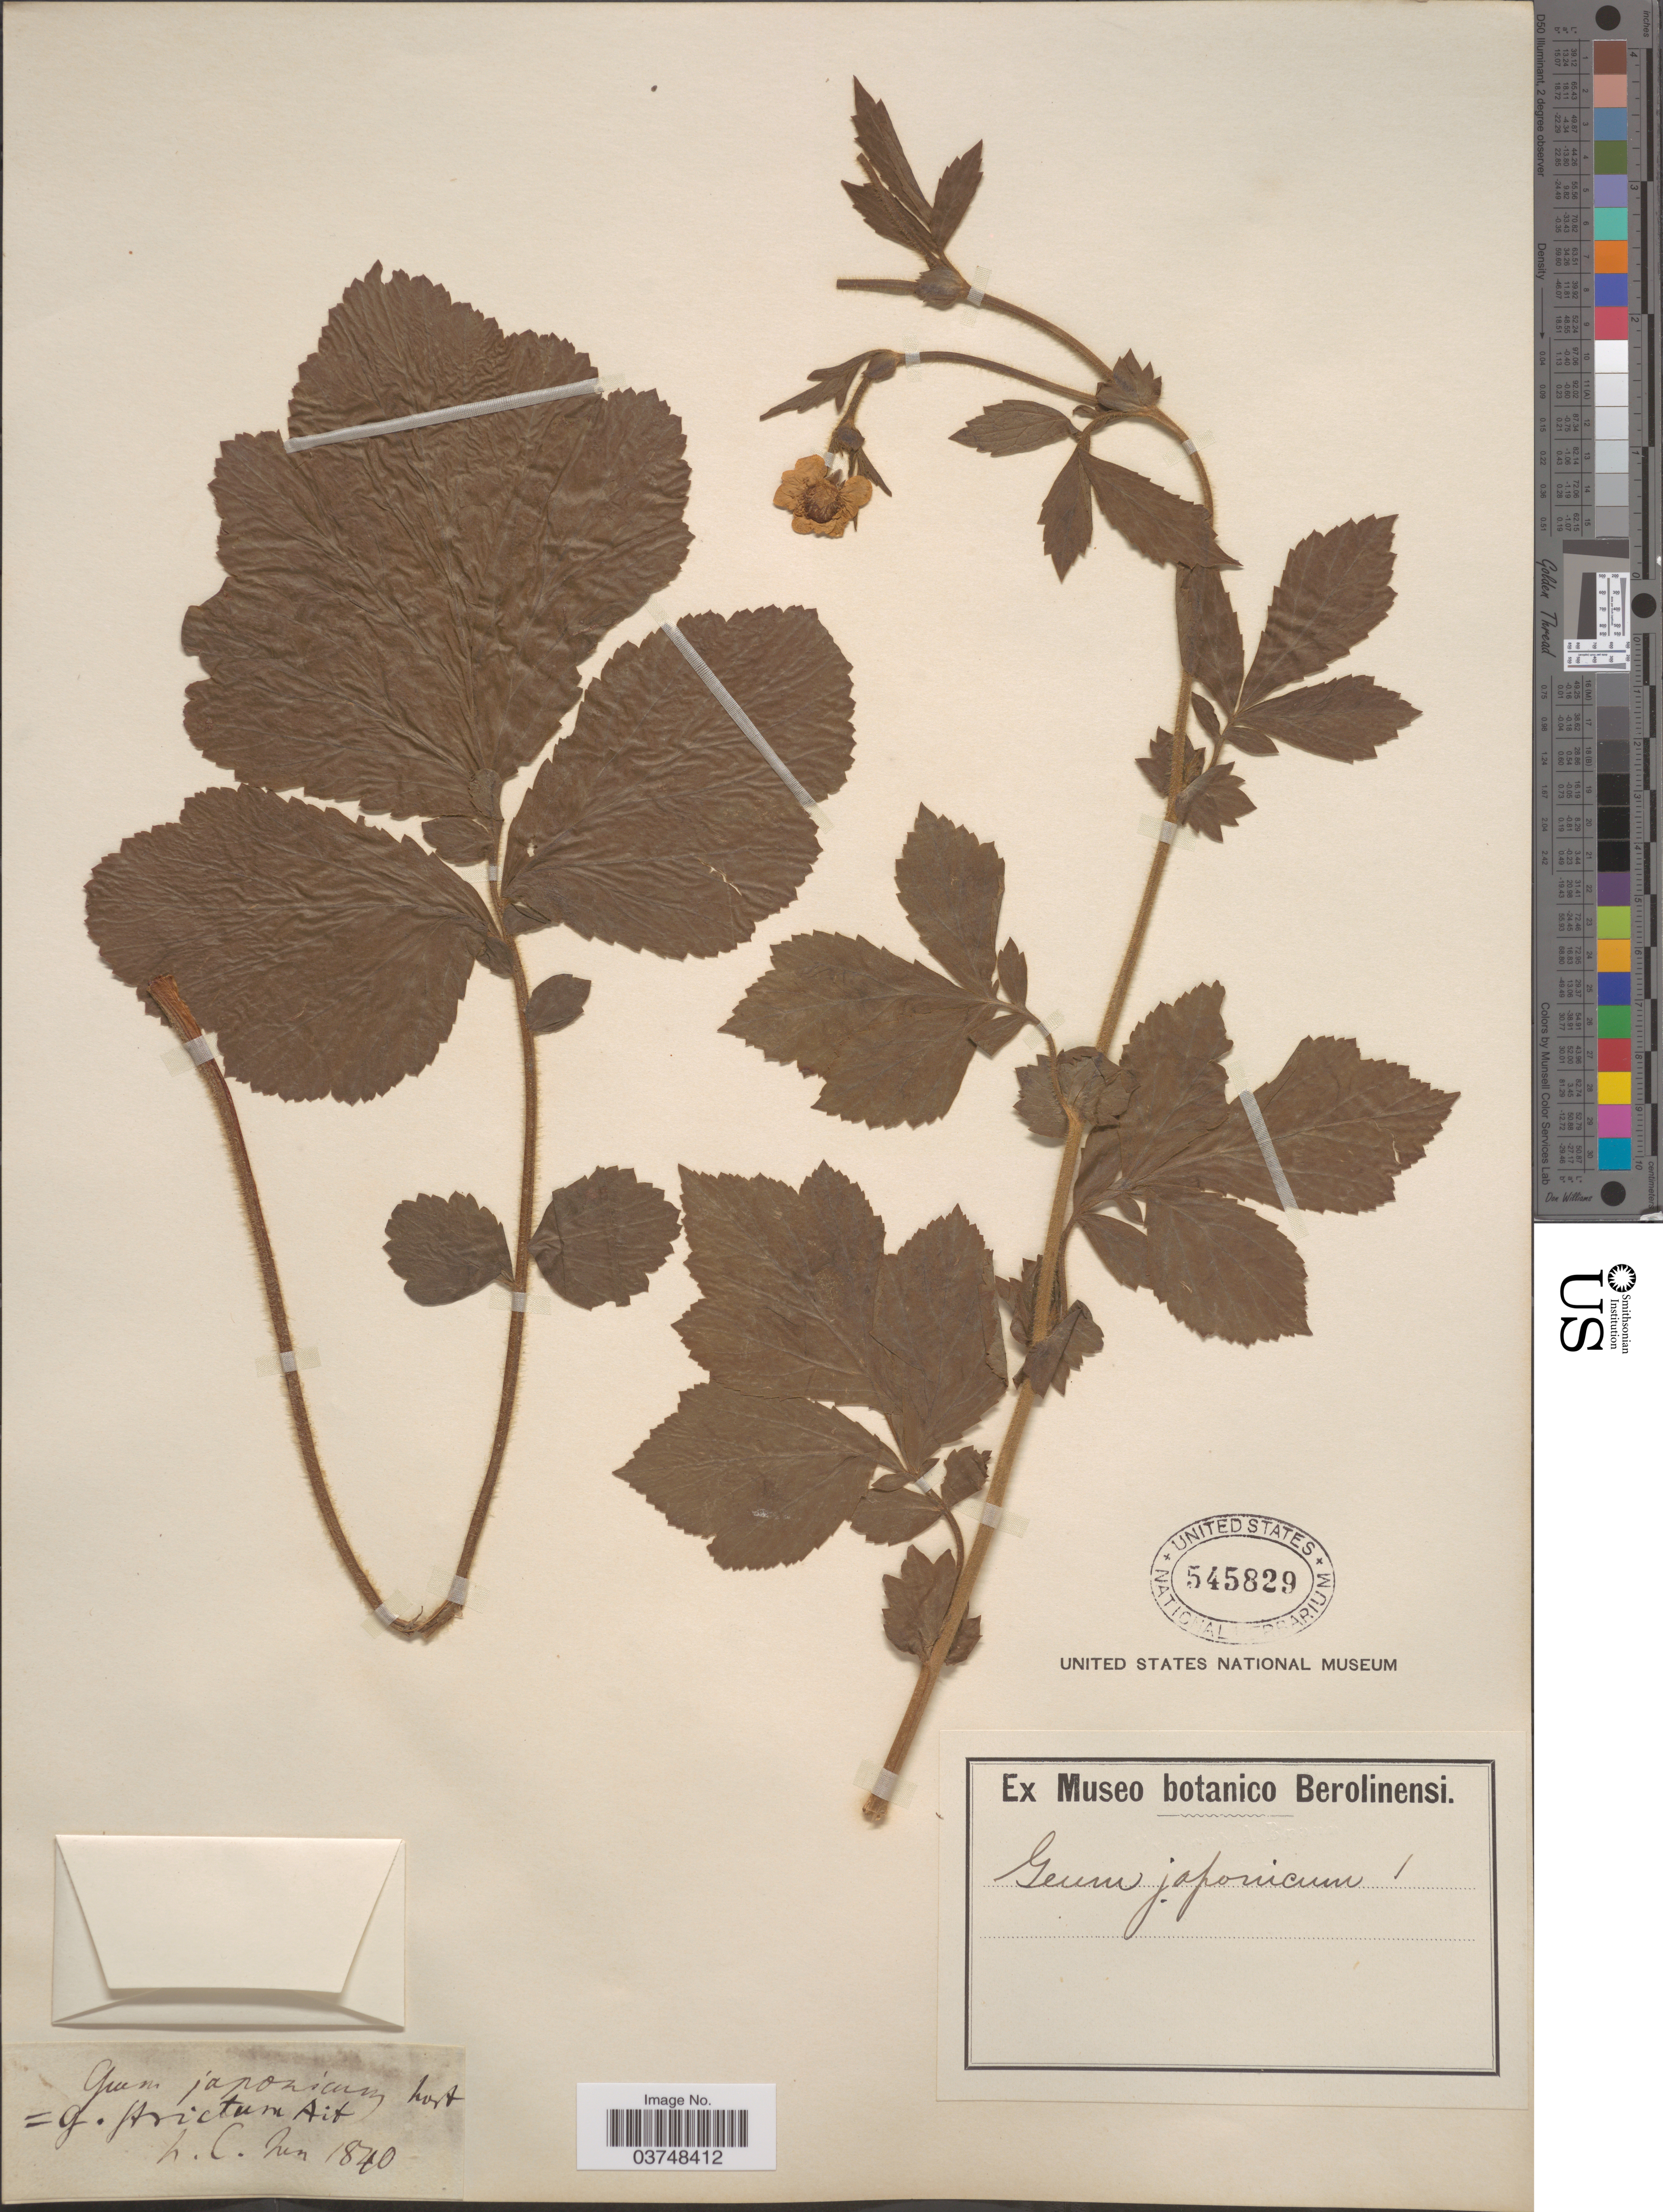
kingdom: Plantae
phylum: Tracheophyta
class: Magnoliopsida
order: Rosales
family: Rosaceae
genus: Geum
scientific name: Geum japonicum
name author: Thunb.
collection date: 1840-06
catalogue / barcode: US 545829